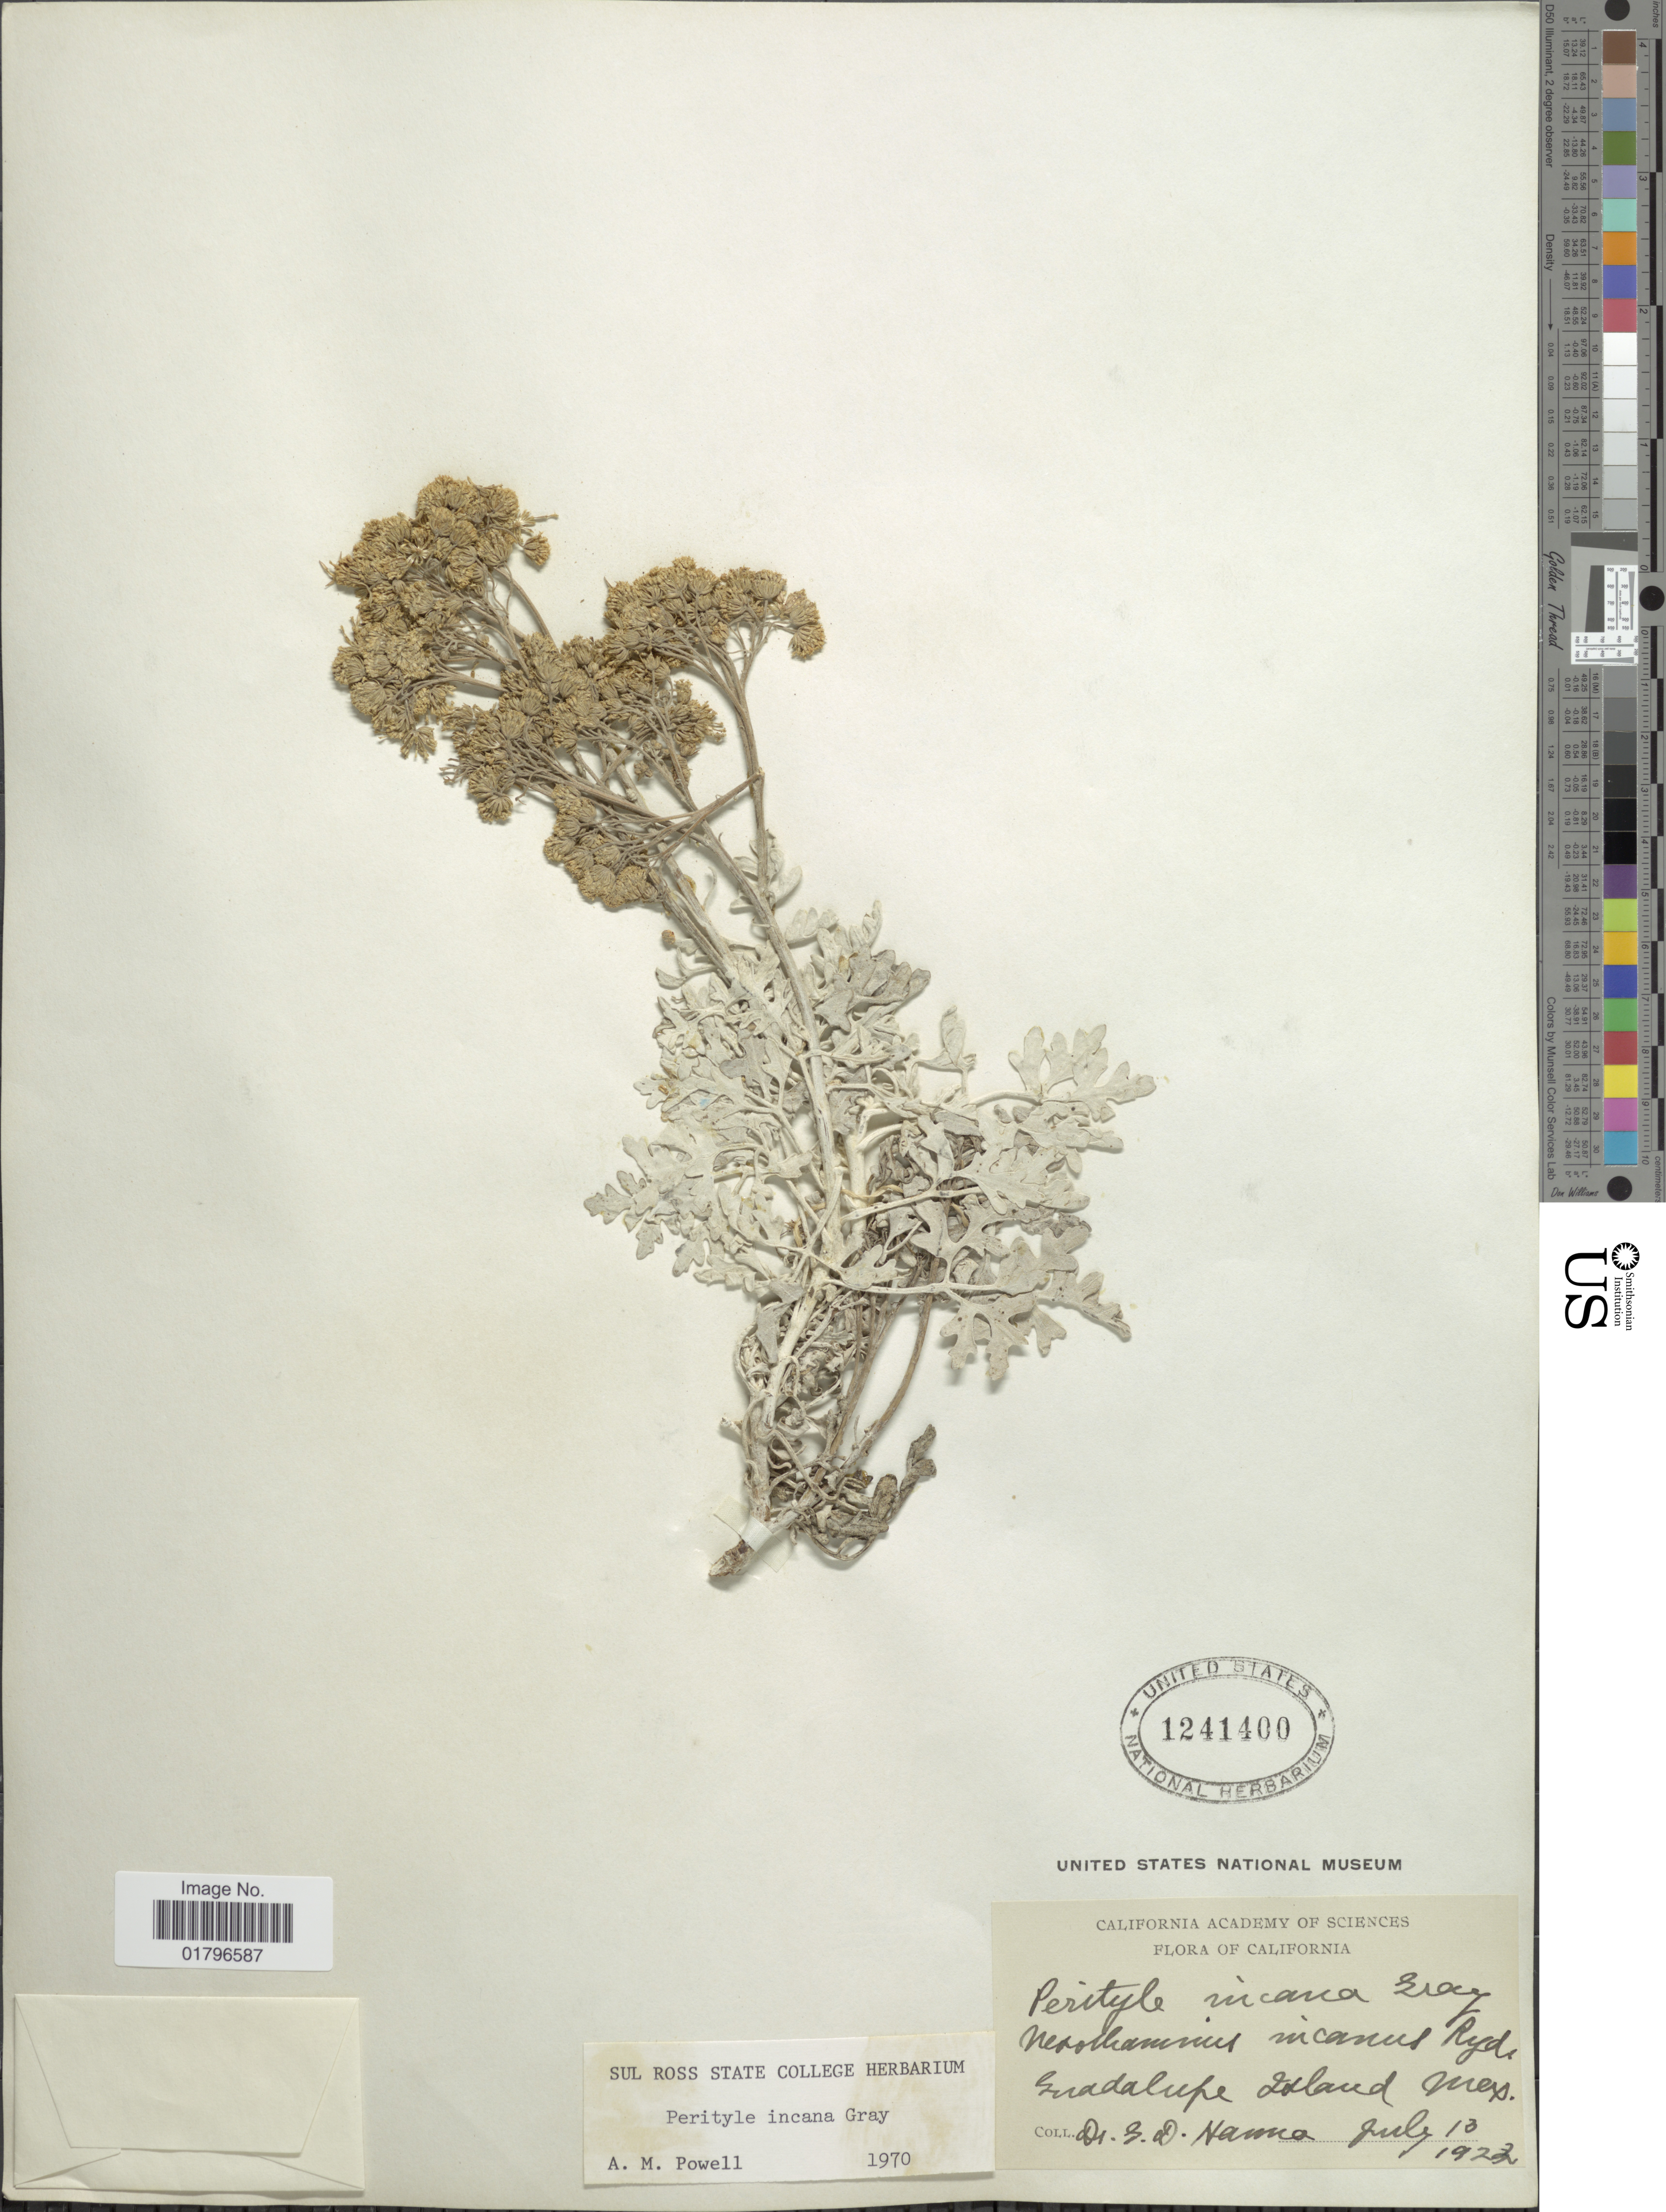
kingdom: Plantae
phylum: Tracheophyta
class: Magnoliopsida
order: Asterales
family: Asteraceae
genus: Perityle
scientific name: Perityle incana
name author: A. Gray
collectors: Dallas Hanna, G.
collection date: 1922-07-13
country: Mexico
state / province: Baja California Sur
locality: Guadalupe Island, Mex. California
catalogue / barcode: US 1241400